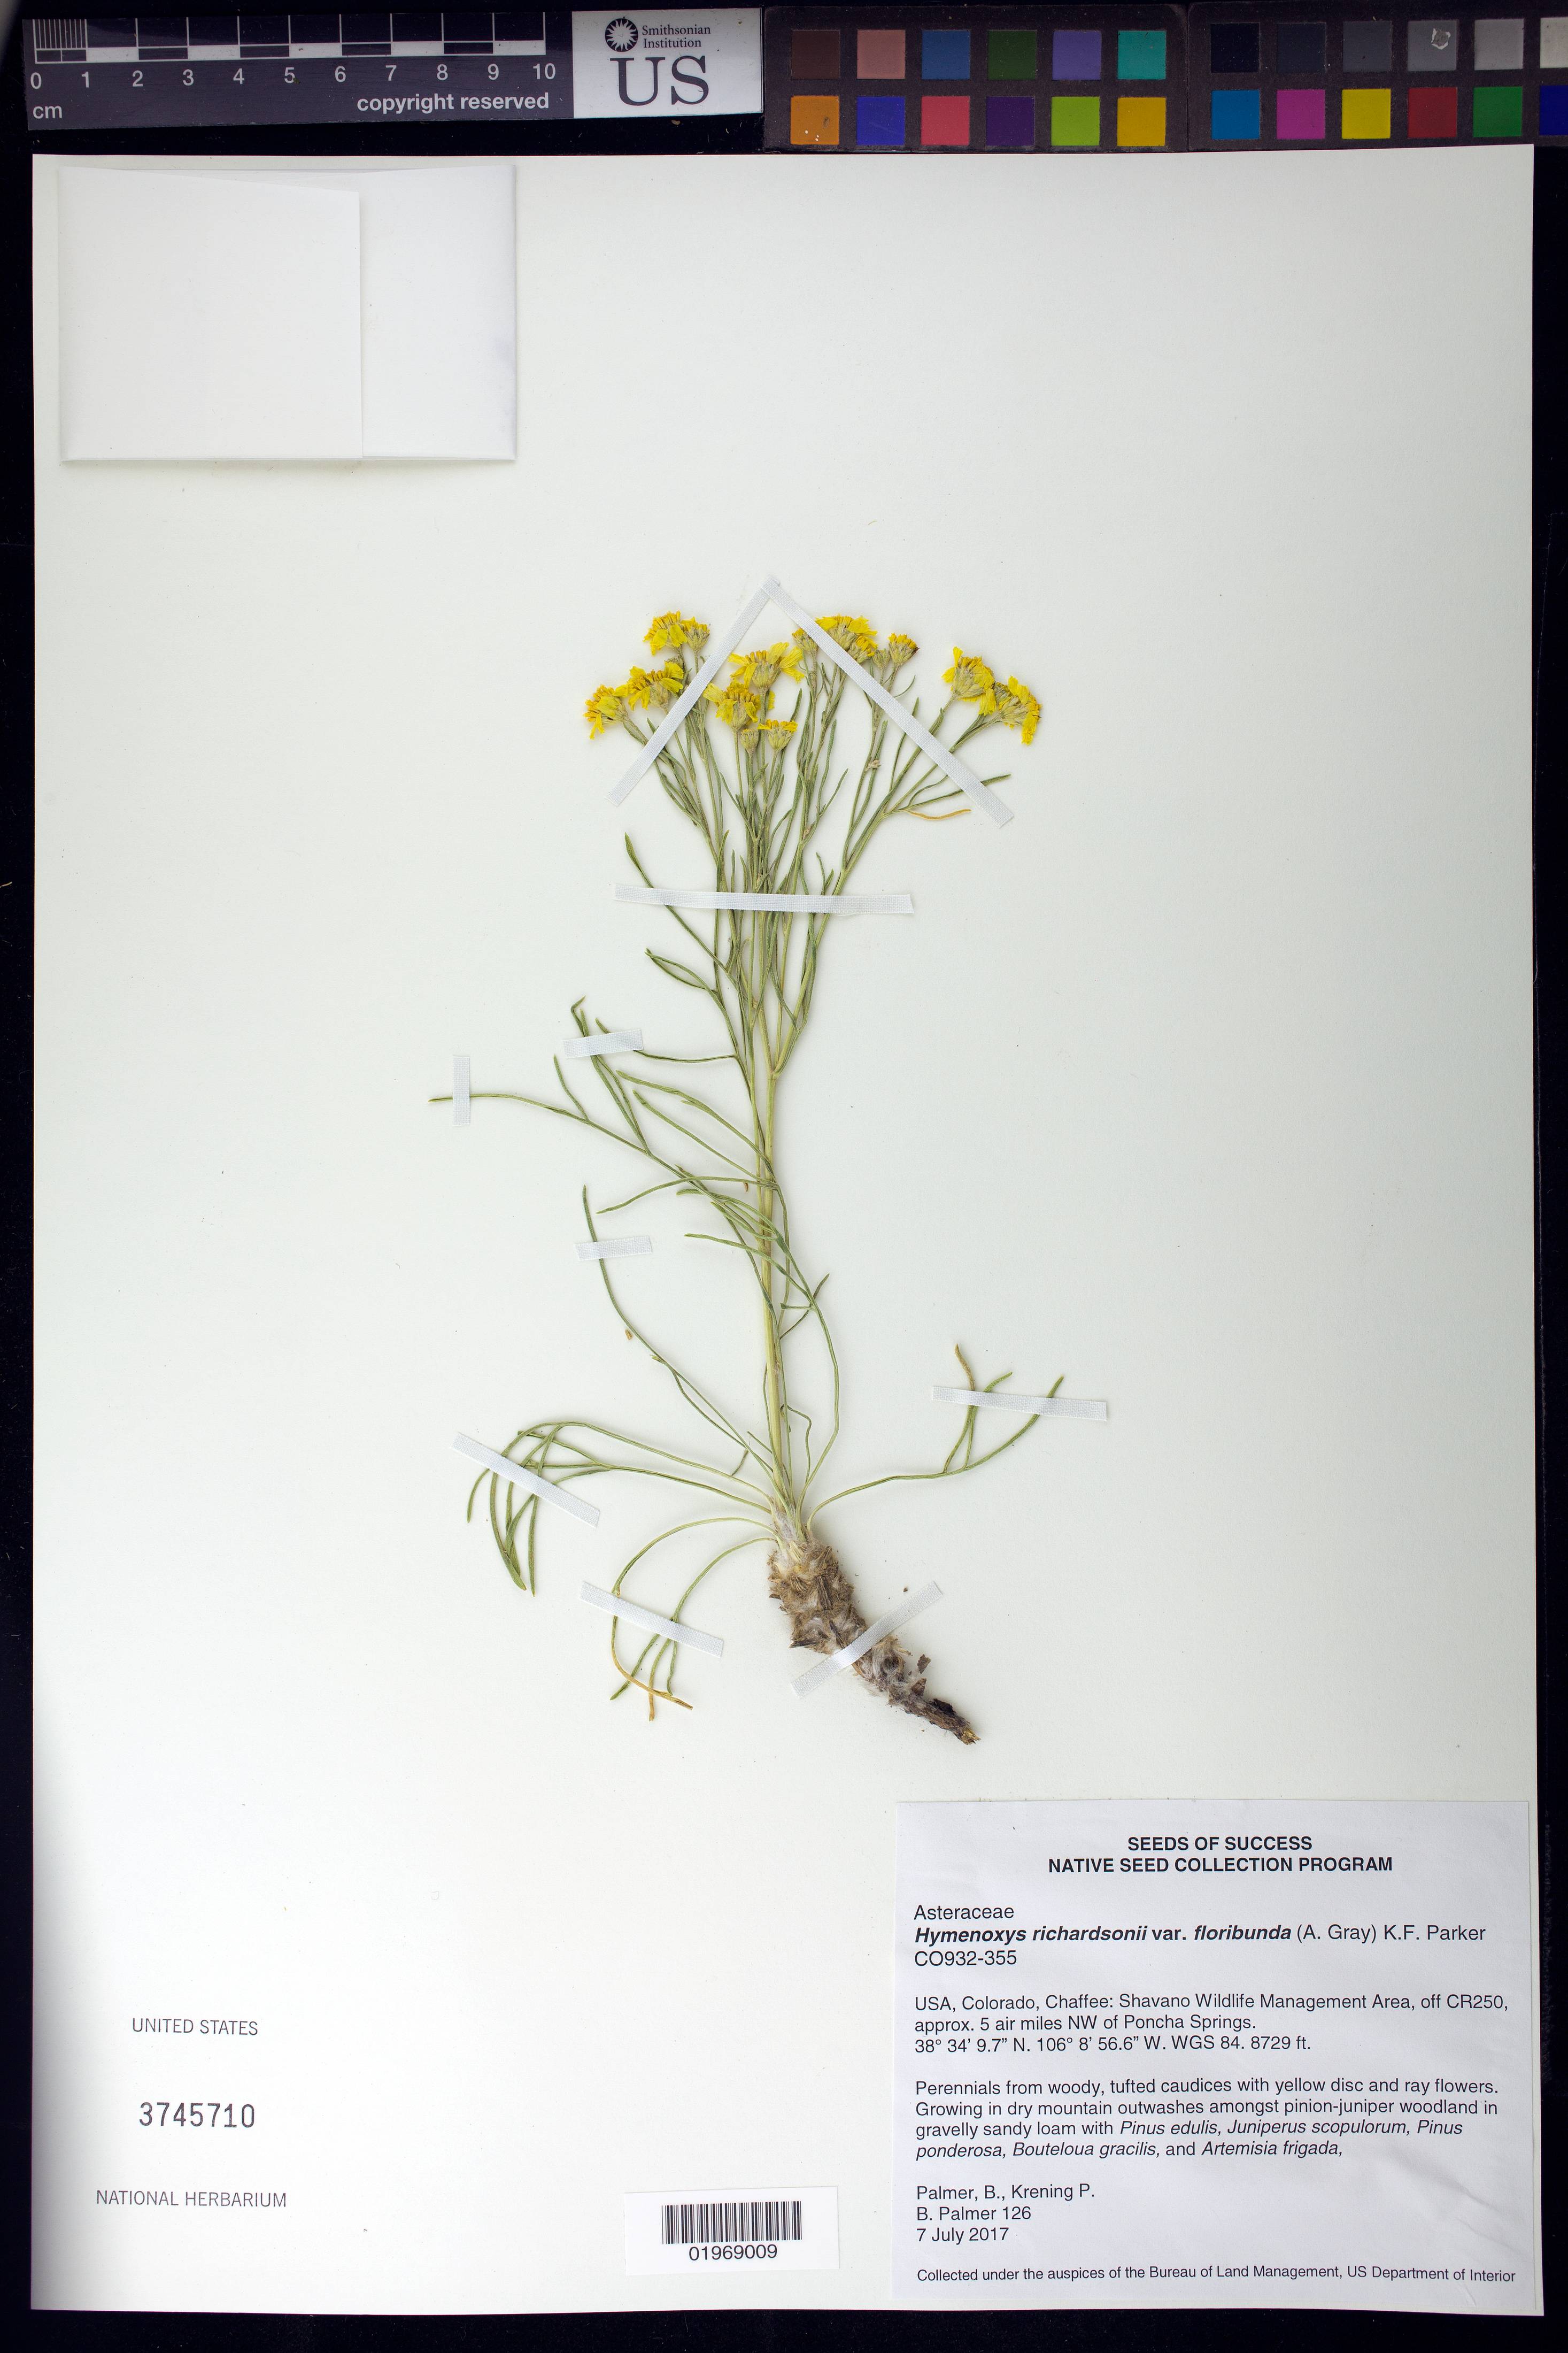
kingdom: Plantae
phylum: Tracheophyta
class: Magnoliopsida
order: Asterales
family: Asteraceae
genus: Hymenoxys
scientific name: Hymenoxys richardsonii var. floribunda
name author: (A. Gray) K.F. Parker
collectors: B. Palmer & P. Krening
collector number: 126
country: United States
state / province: Colorado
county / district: Chaffee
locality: Shavano Wildlife Management Area, County Road 250, 5 air miles NW of Poncha Springs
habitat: In gravelly sandy loam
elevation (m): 2661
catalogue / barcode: US 3745710